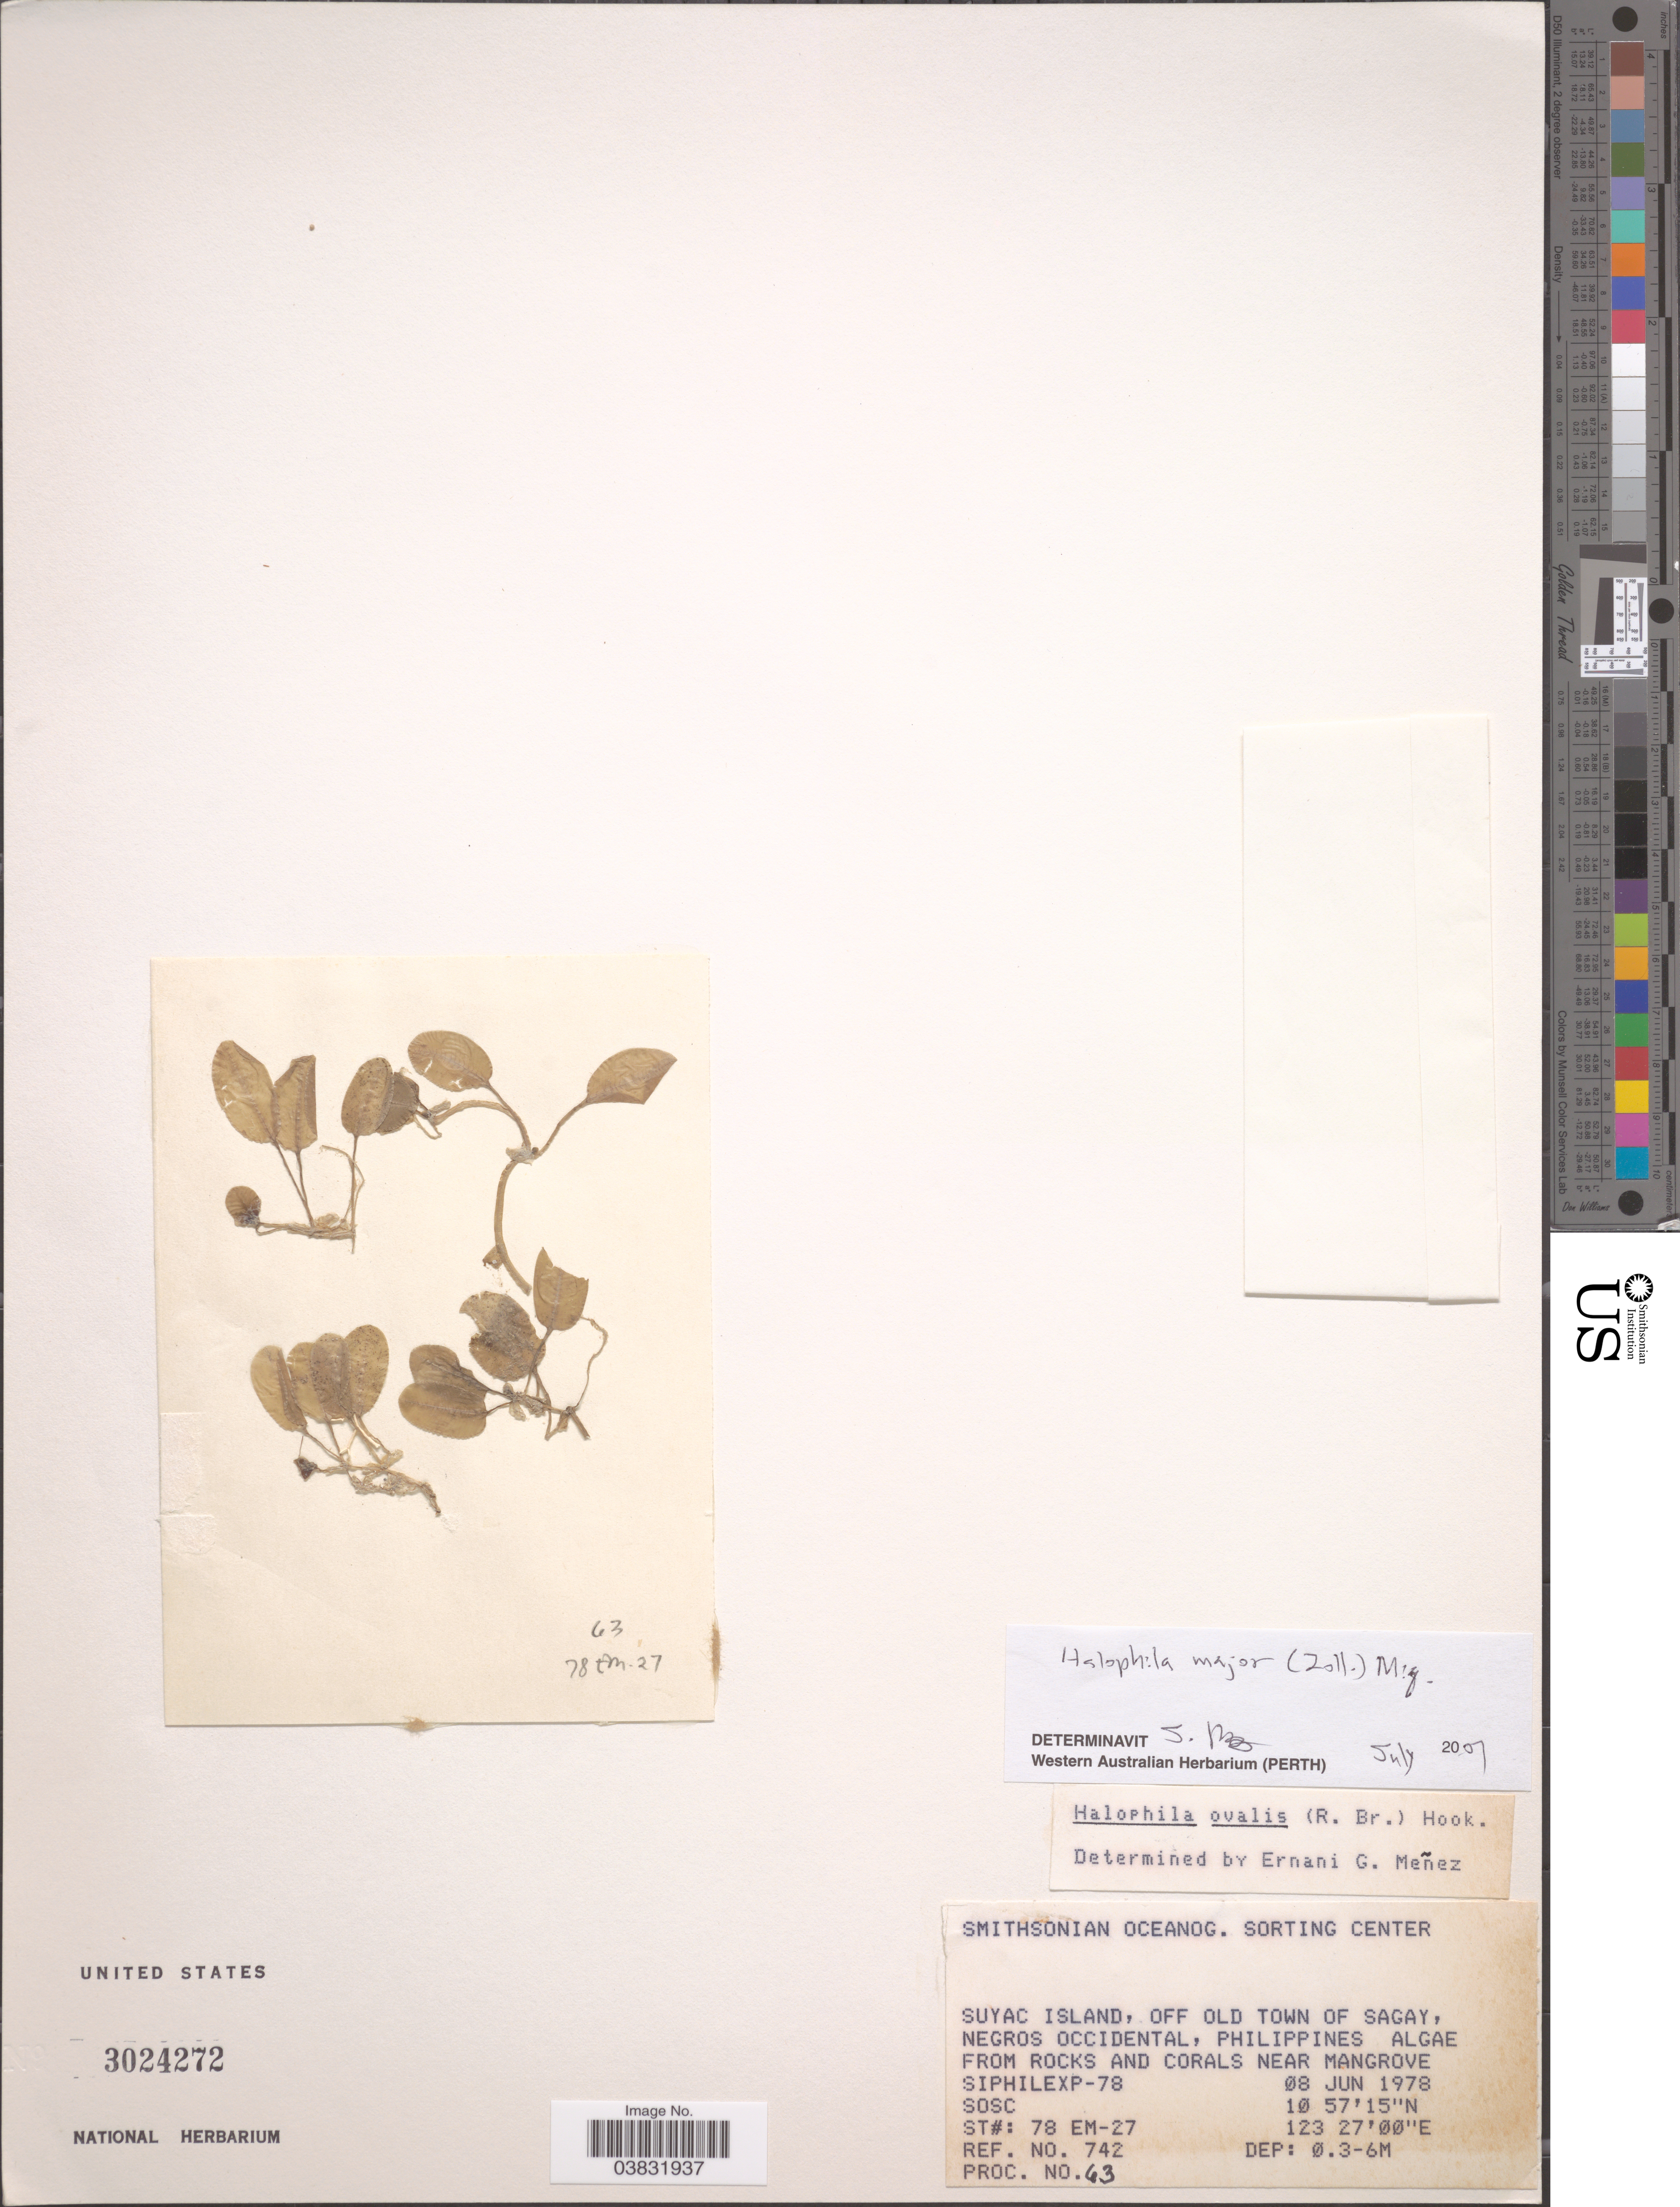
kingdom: Plantae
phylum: Tracheophyta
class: Liliopsida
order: Alismatales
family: Hydrocharitaceae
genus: Halophila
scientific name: Halophila major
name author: (Zoll.) Miq.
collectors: SOSC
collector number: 742/43*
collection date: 1978-06-08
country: Philippines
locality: Suyac Island, off old town of Sagay, Negros Occidental, Philippines algae from rocks and corals near mangrove.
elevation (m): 0.3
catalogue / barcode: US 3024272